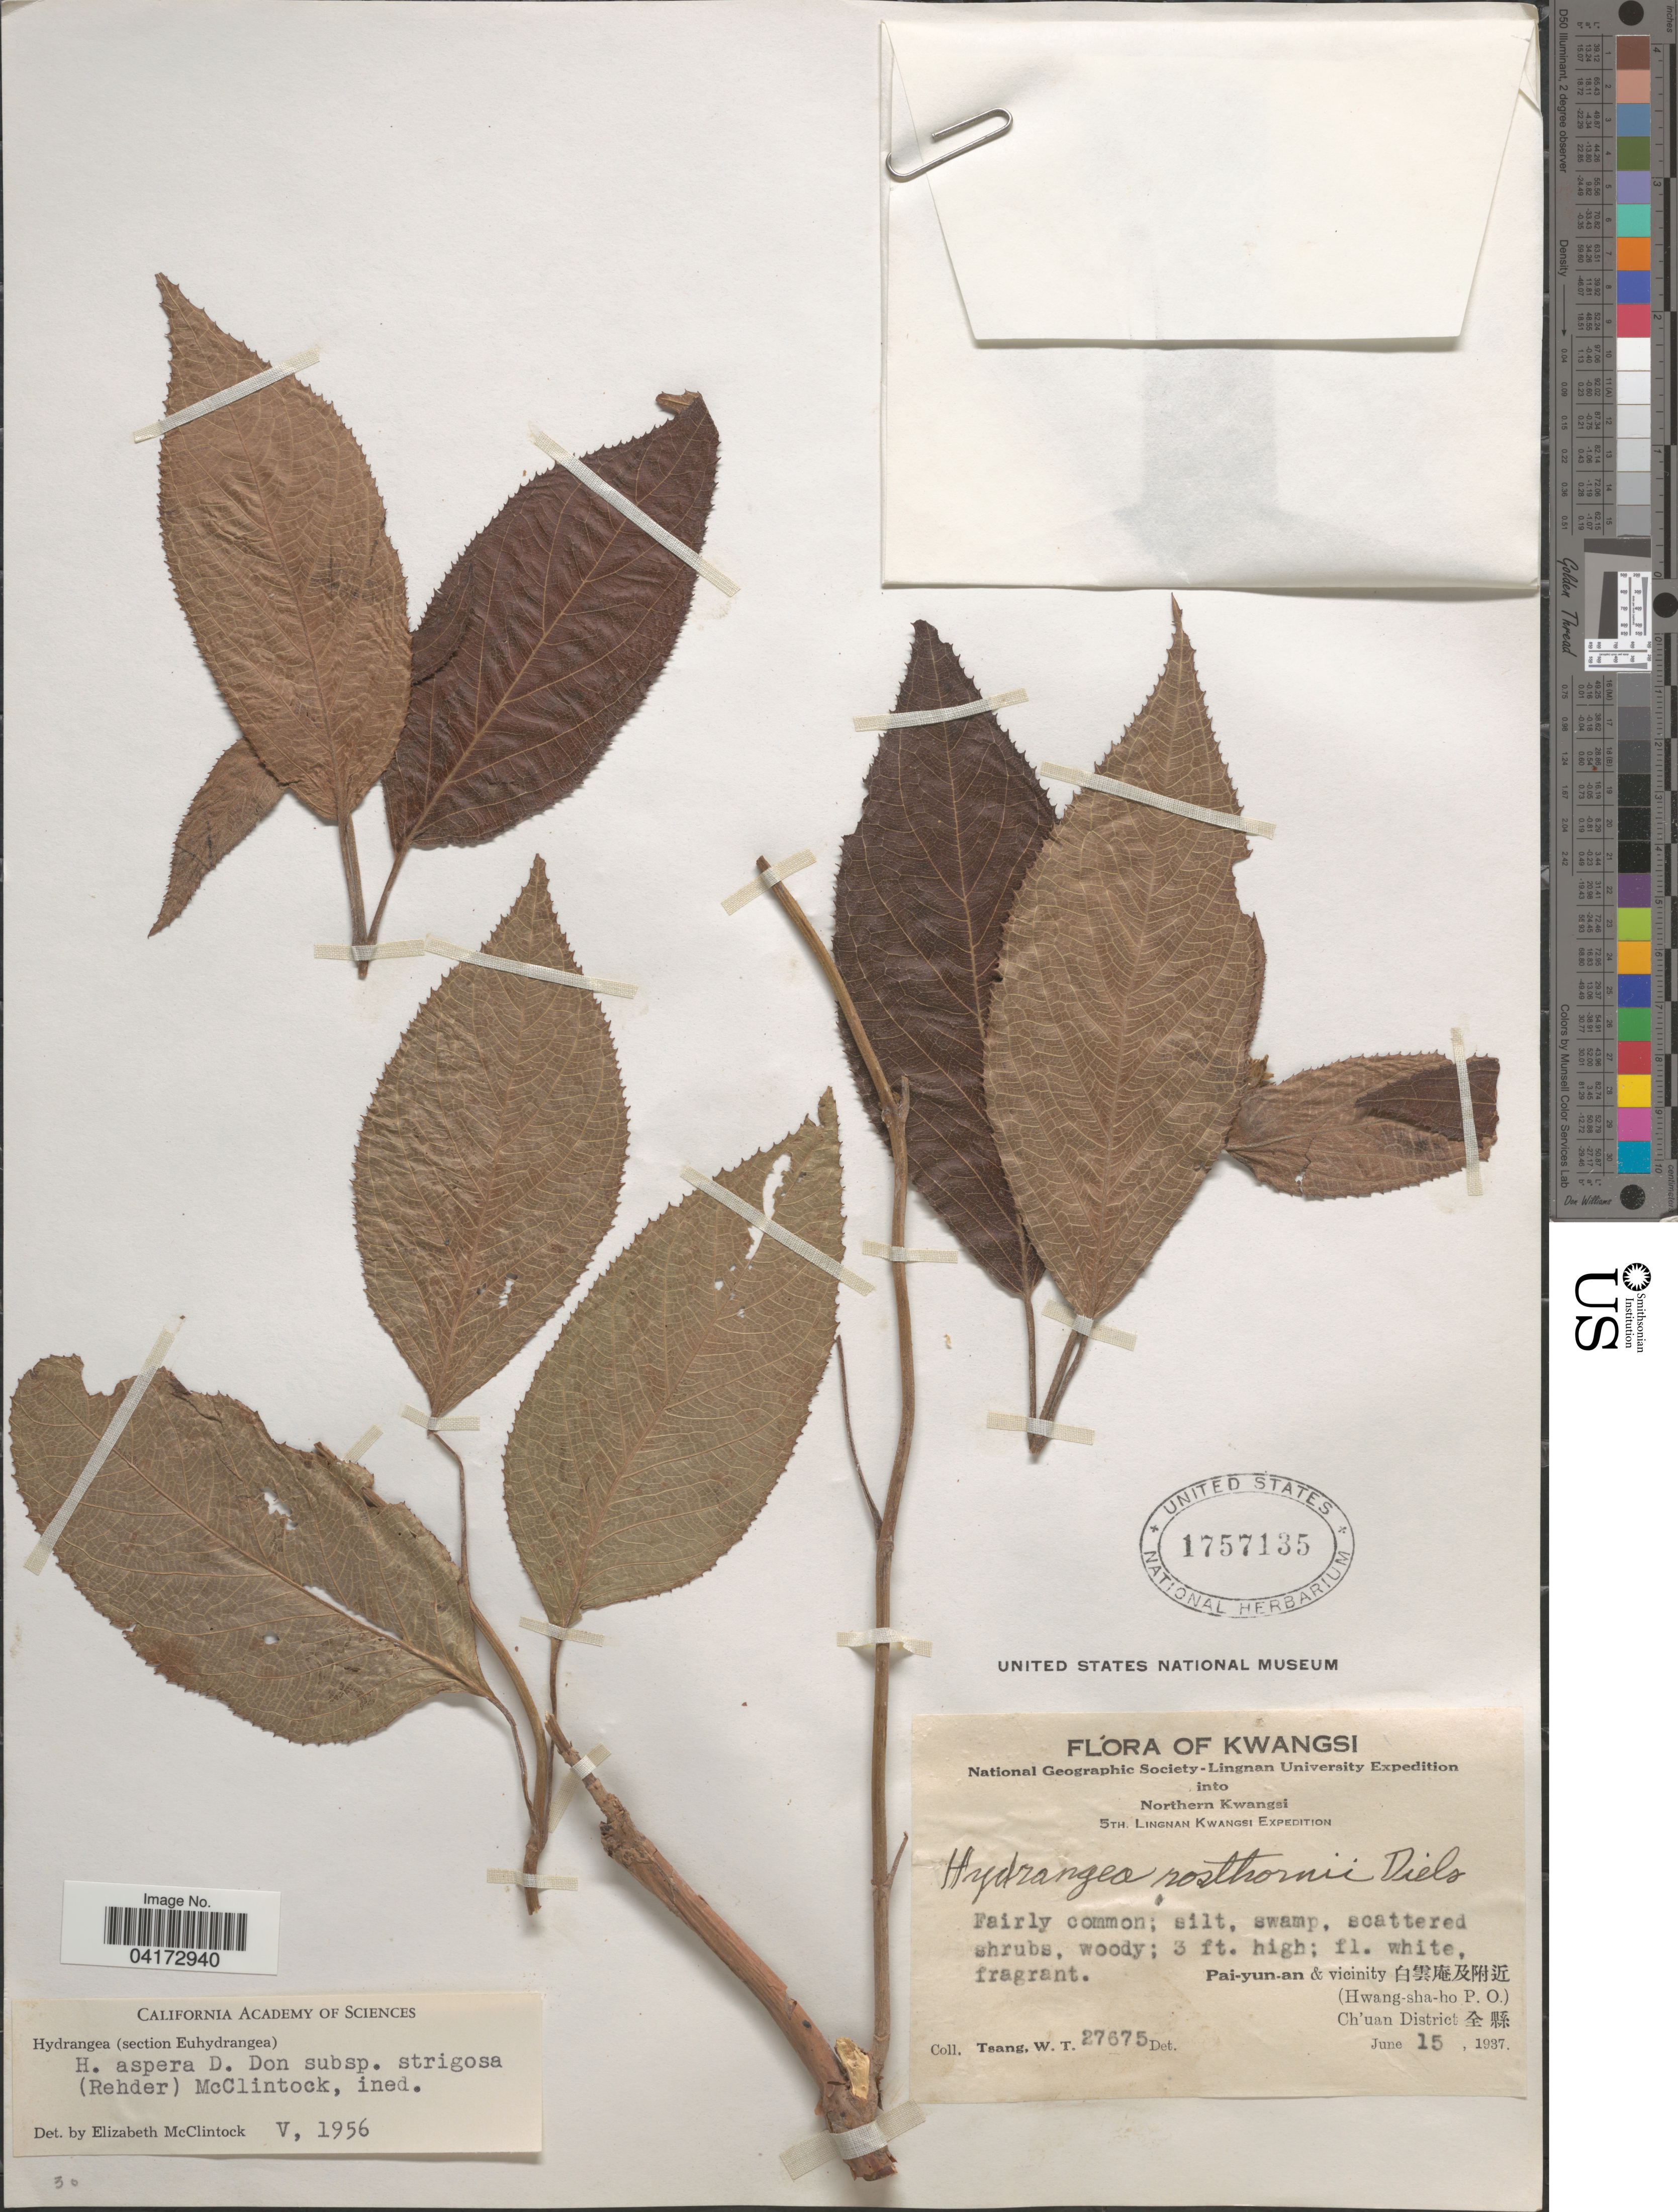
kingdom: Plantae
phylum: Tracheophyta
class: Magnoliopsida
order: Cornales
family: Hydrangeaceae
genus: Hydrangea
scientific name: Hydrangea aspera subsp. strigosa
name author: (Rehder) E. M. McClint.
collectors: W. T. Tsang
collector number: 27675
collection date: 1937-06-15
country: China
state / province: Guangxi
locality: Kwangsi. National Geographic Society-Lingnan University E[Foreign script]pedition into Northern Kwangsi. 5th. Lingnan Kwangsi E[Foreign script]pedition. Pai-yun-an & vicinity [Foreign script] (Hwang-sha-ho P.O.) Ch'uan District [Foreign script].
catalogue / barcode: US 1757135